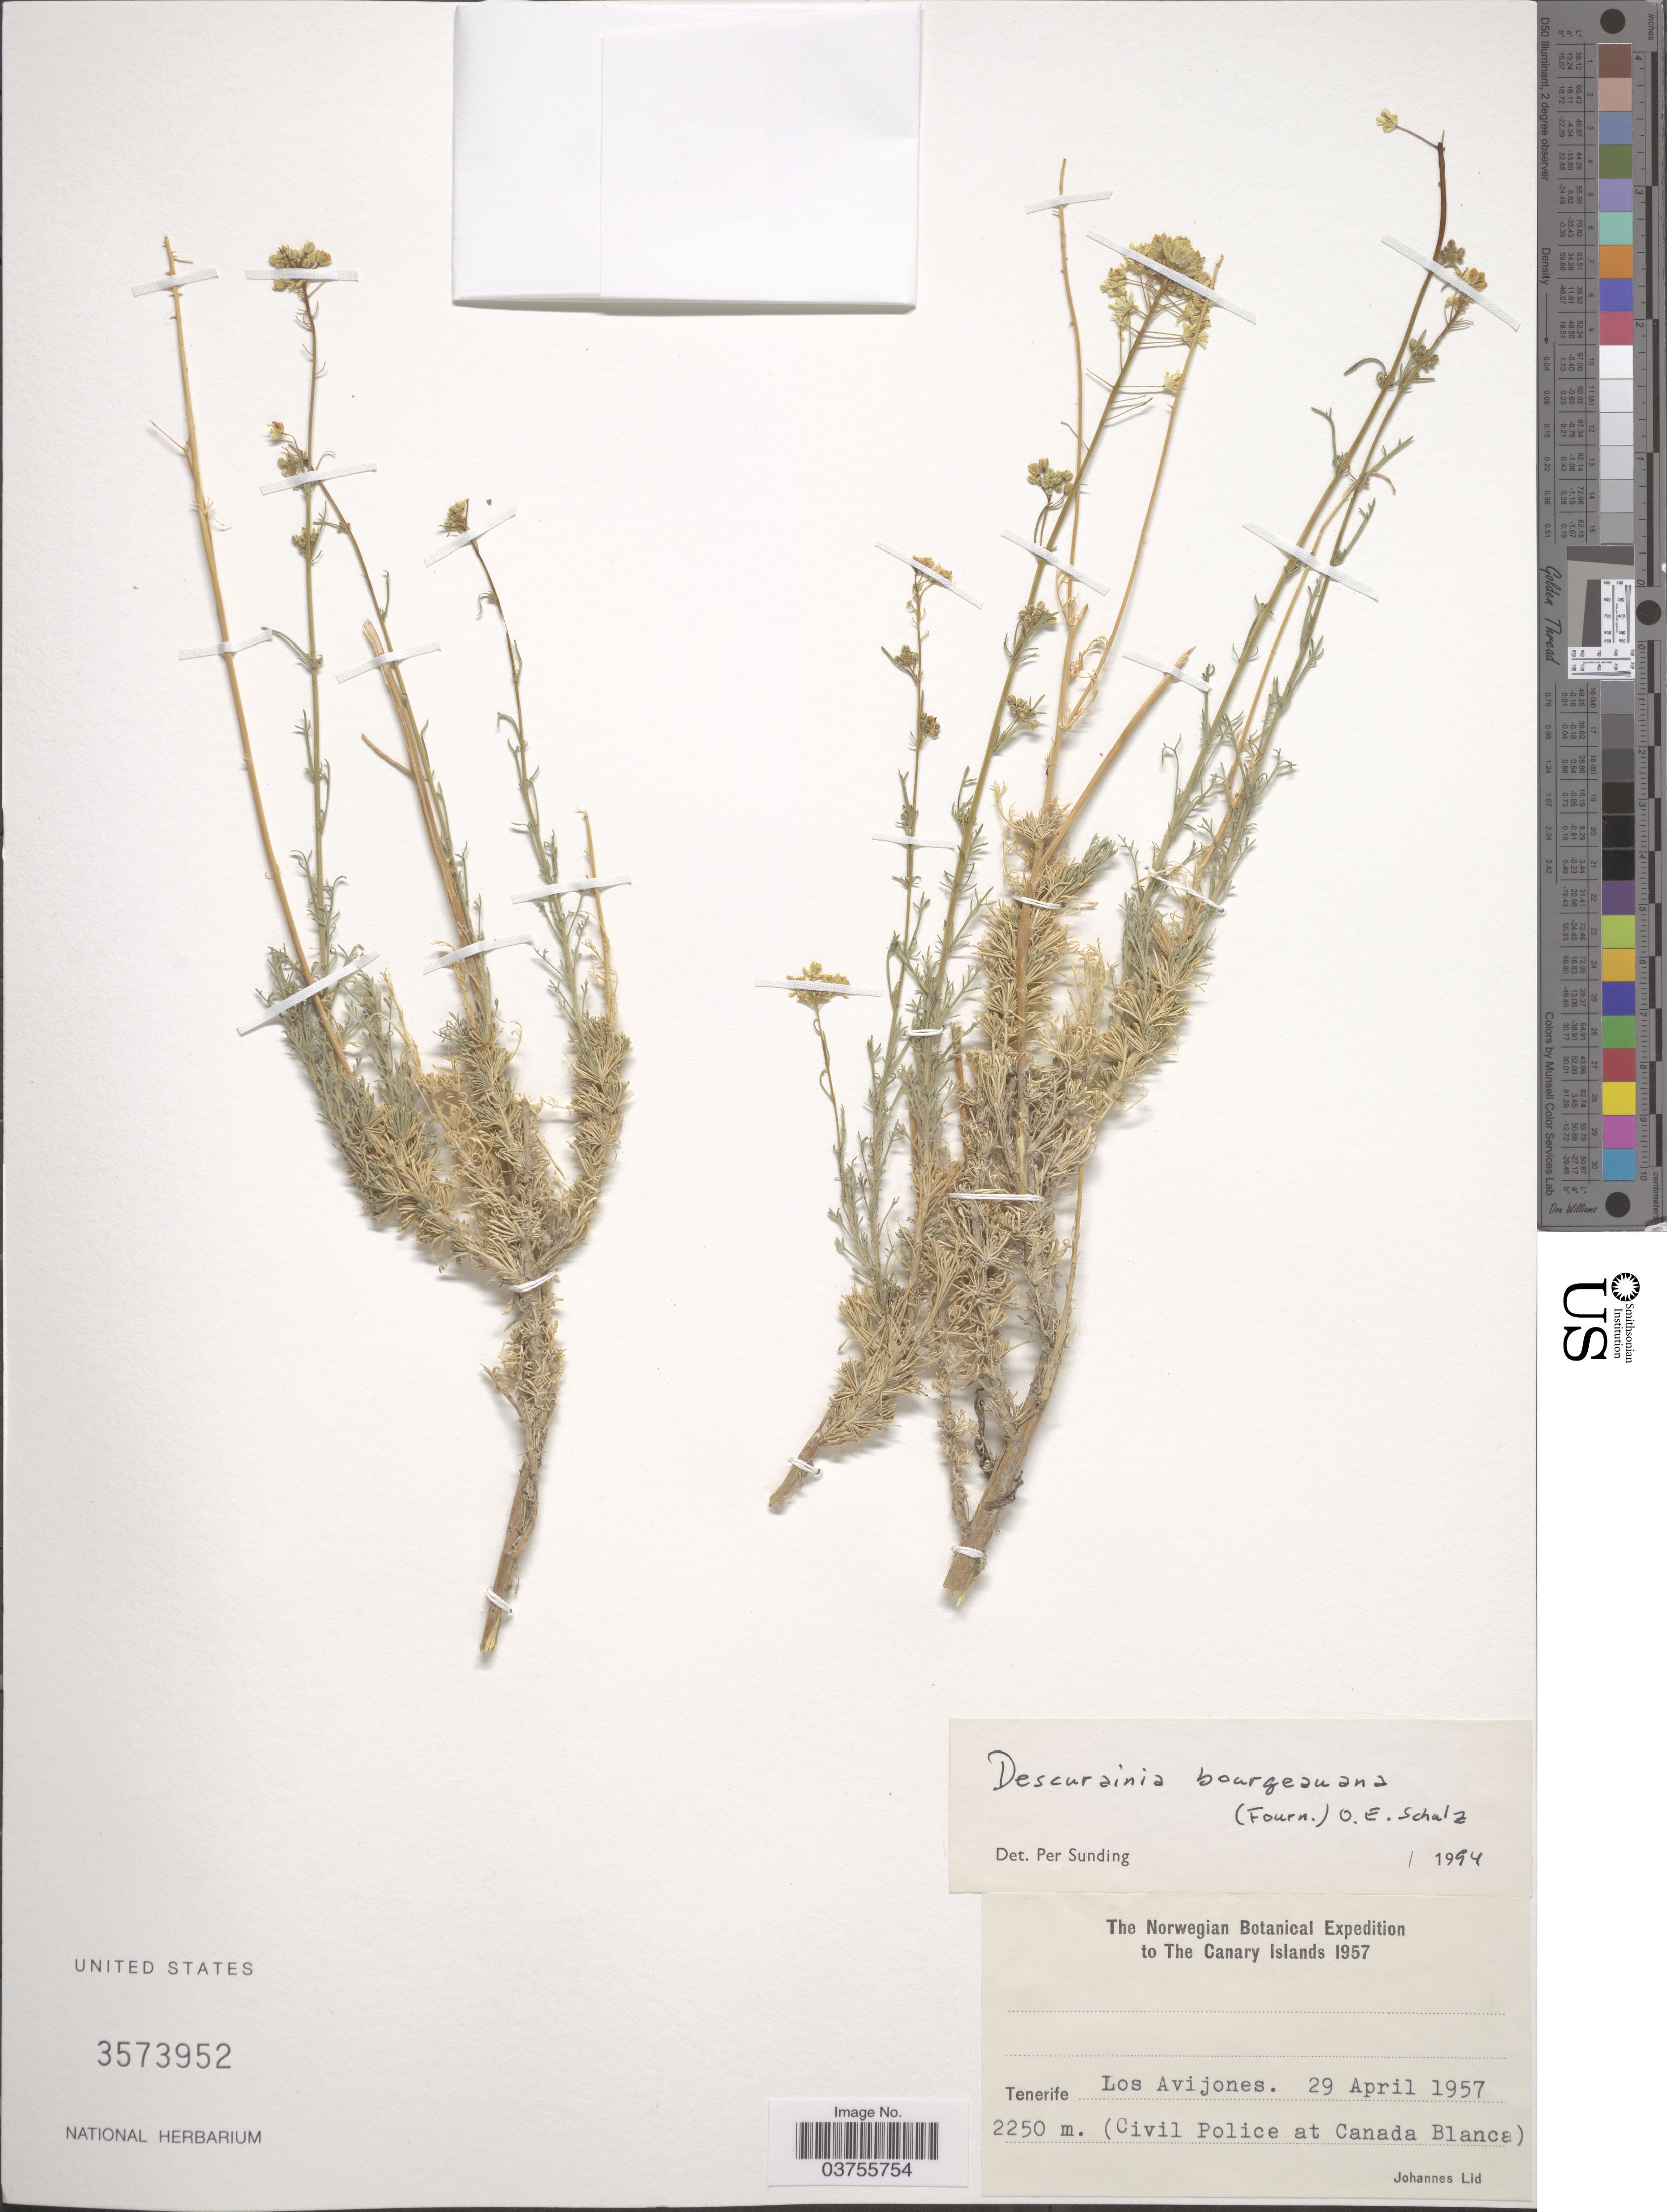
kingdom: Plantae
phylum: Tracheophyta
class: Magnoliopsida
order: Brassicales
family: Brassicaceae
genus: Descurainia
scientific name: Descurainia bourgaeana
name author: (E. Fourn.) Webb ex O.E. Schulz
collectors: J. Lid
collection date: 1957-04-29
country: Spain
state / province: Canarias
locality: The Canary Islands. Tenerife Los Avijones. (Civil Police at Canada Blanca).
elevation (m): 2250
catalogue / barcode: US 3573952